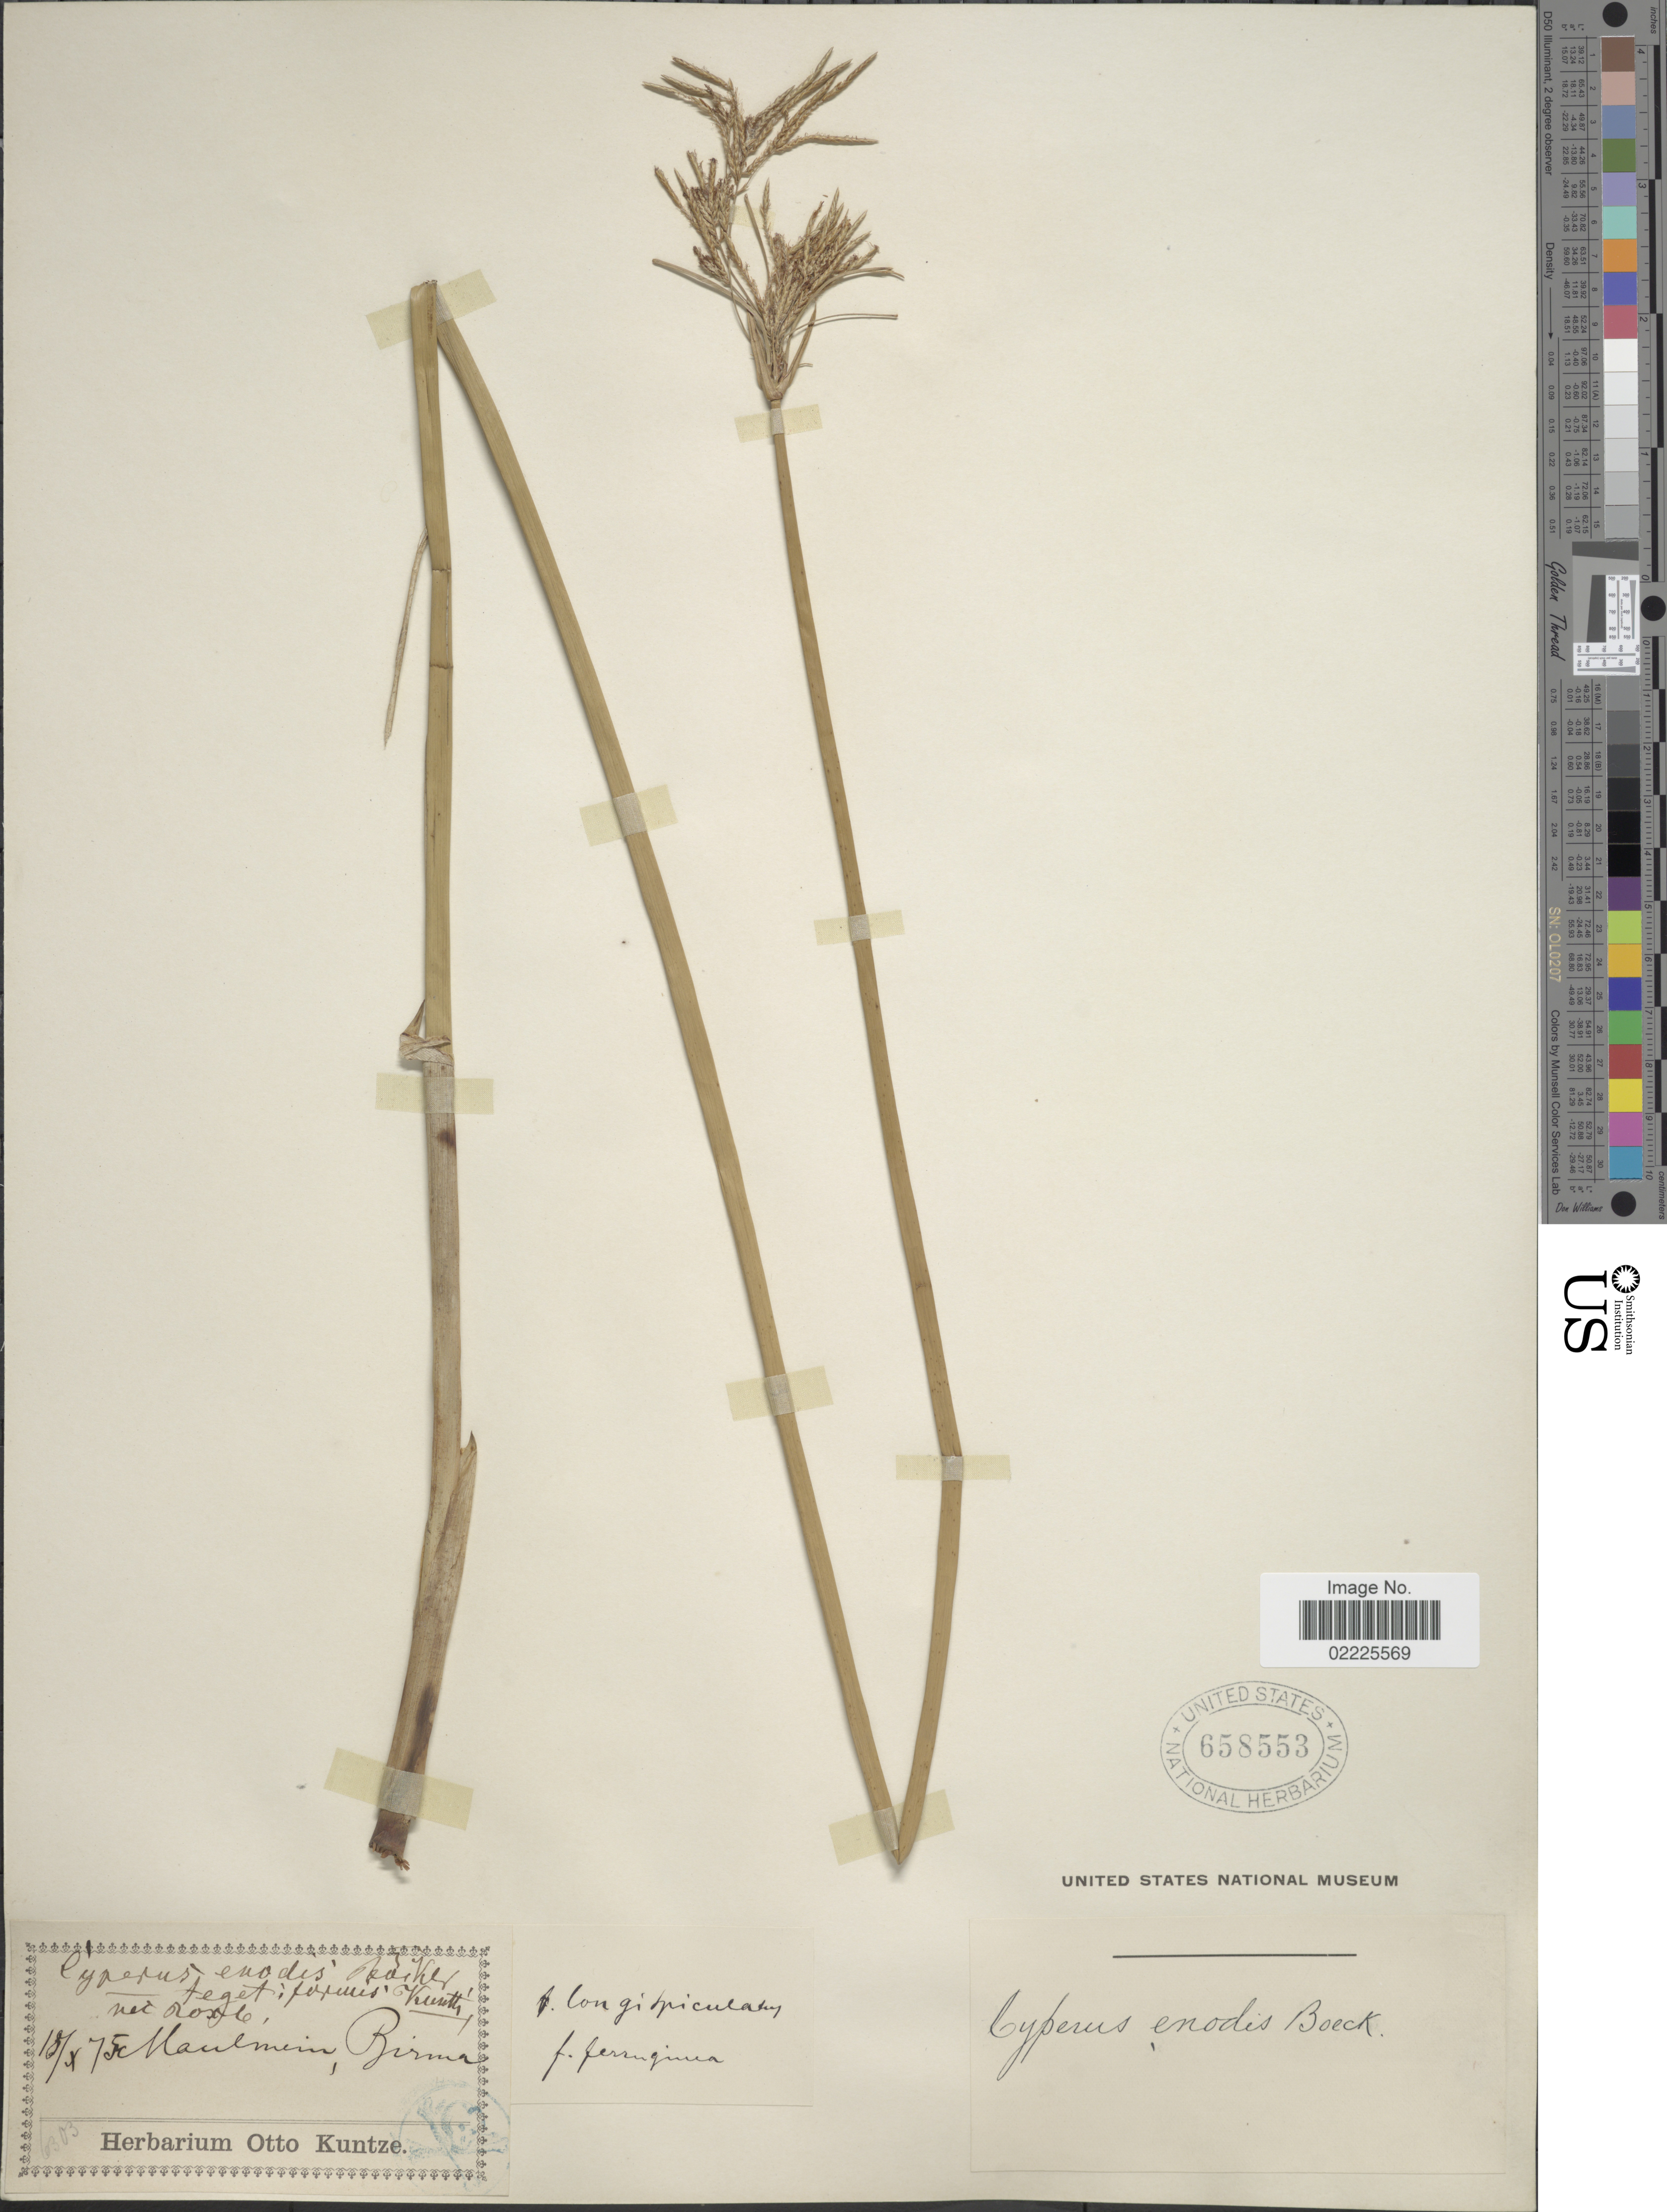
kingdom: Plantae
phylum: Tracheophyta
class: Liliopsida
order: Poales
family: Cyperaceae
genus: Cyperus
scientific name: Cyperus corymbosus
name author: Rottb.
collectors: ex herb. Otto Kuntze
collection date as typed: Transcribed d/m/y: 18/10/75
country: Myanmar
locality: [illegible text] Birma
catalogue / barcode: US 658553